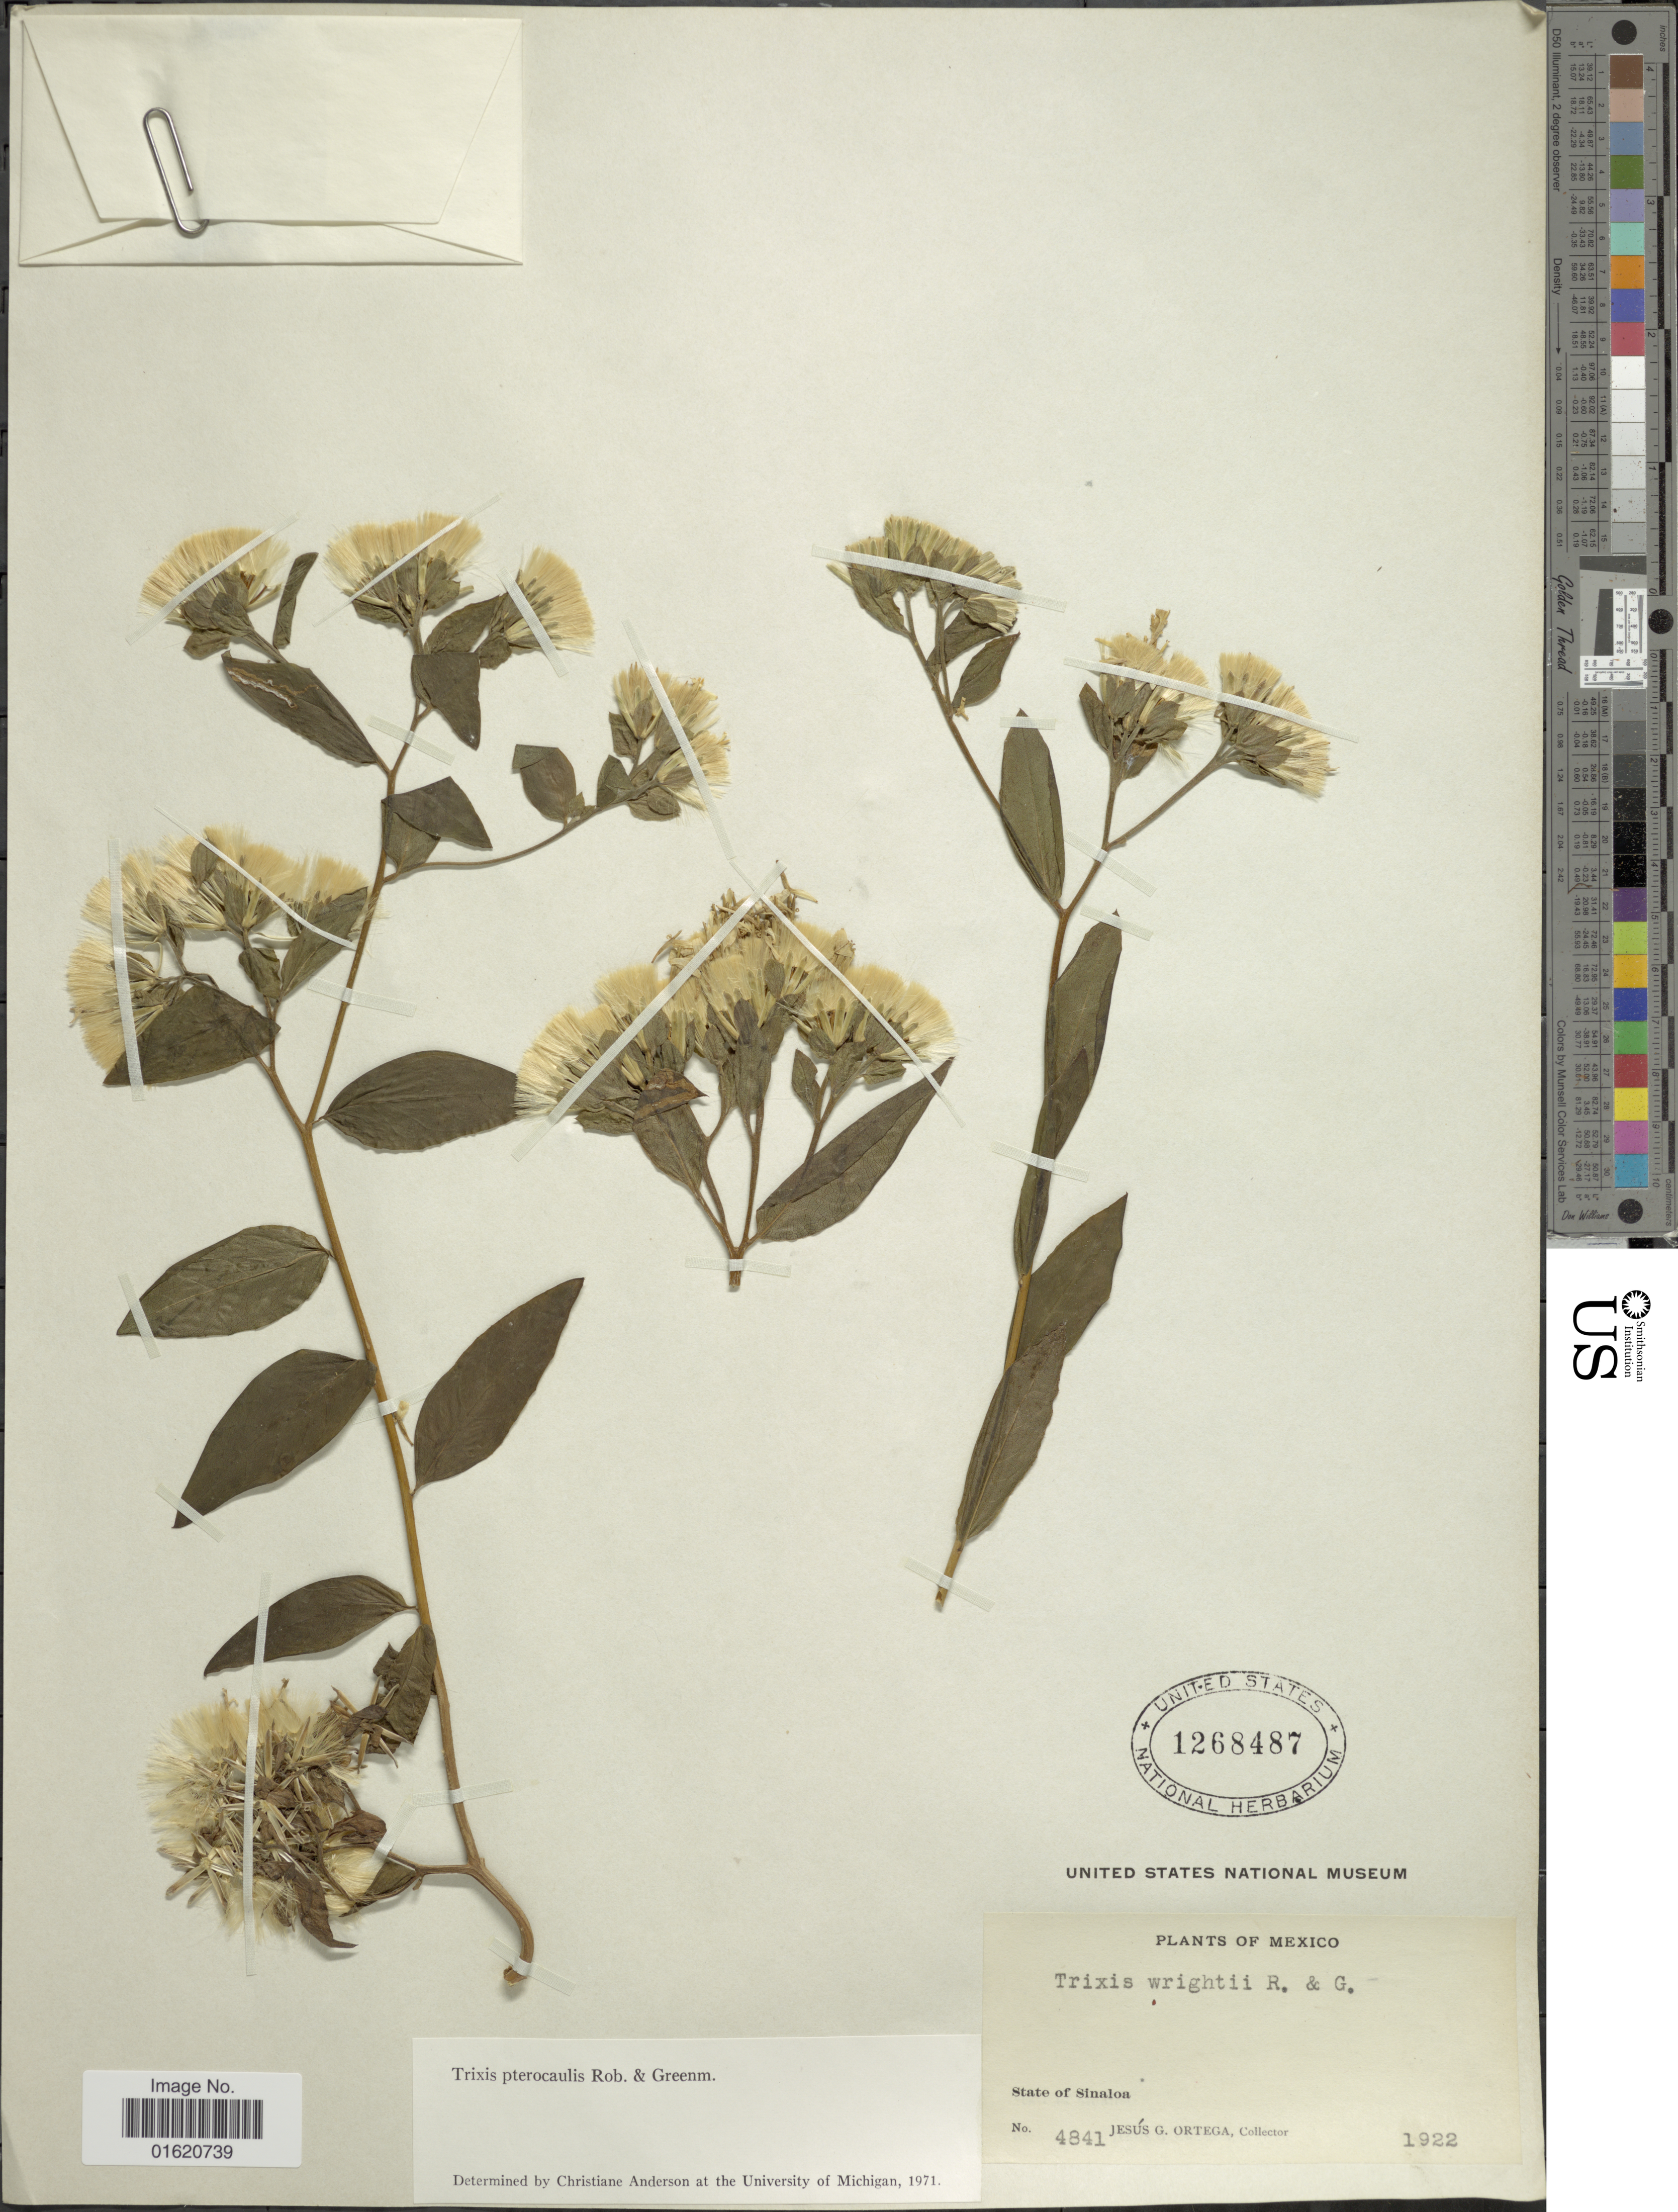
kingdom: Plantae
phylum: Tracheophyta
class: Magnoliopsida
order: Asterales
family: Asteraceae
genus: Trixis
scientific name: Trixis pterocaulis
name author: B.L. Rob. & Greenm.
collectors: J. Ortega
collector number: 4841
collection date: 1922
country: Mexico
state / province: Sinaloa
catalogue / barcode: US 1268487